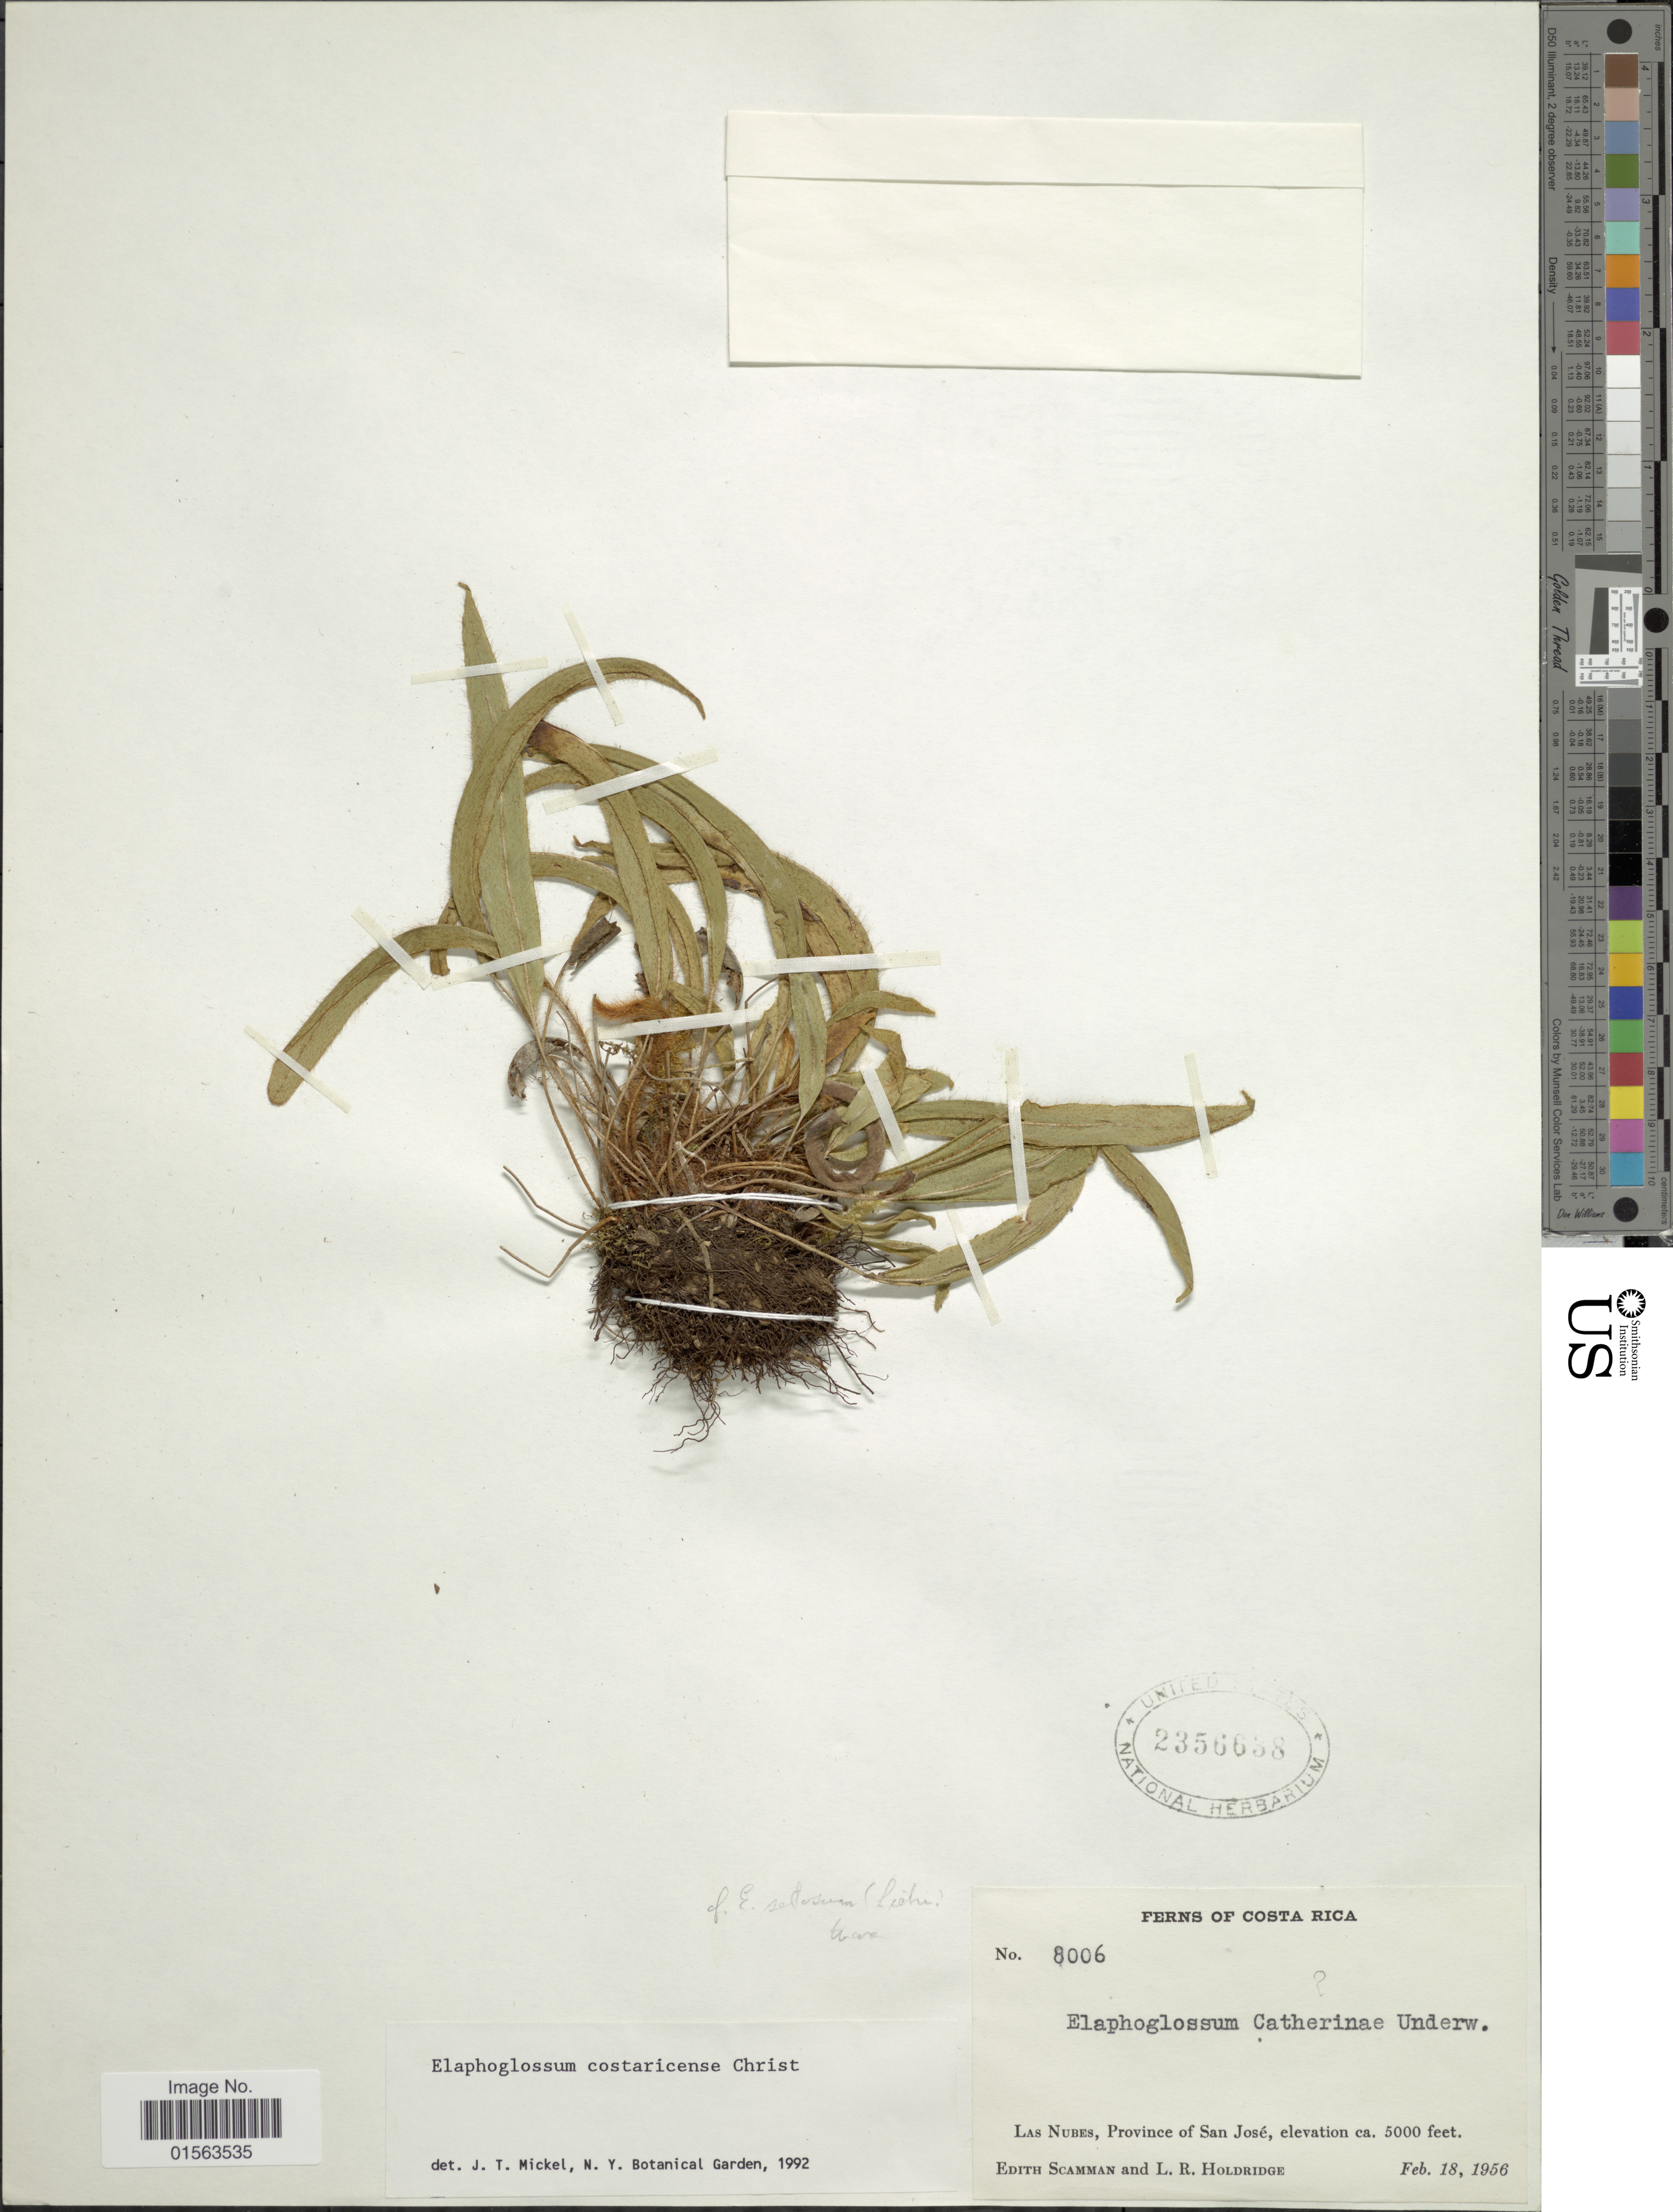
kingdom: Plantae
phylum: Tracheophyta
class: Polypodiopsida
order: Polypodiales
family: Dryopteridaceae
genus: Elaphoglossum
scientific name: Elaphoglossum costaricense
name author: Christ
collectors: E. Scamman & L. Holdridge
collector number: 8006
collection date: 1956-02-18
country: Costa Rica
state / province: San José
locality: Las Nubes, Province of San Jose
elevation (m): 1524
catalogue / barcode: US 2356638